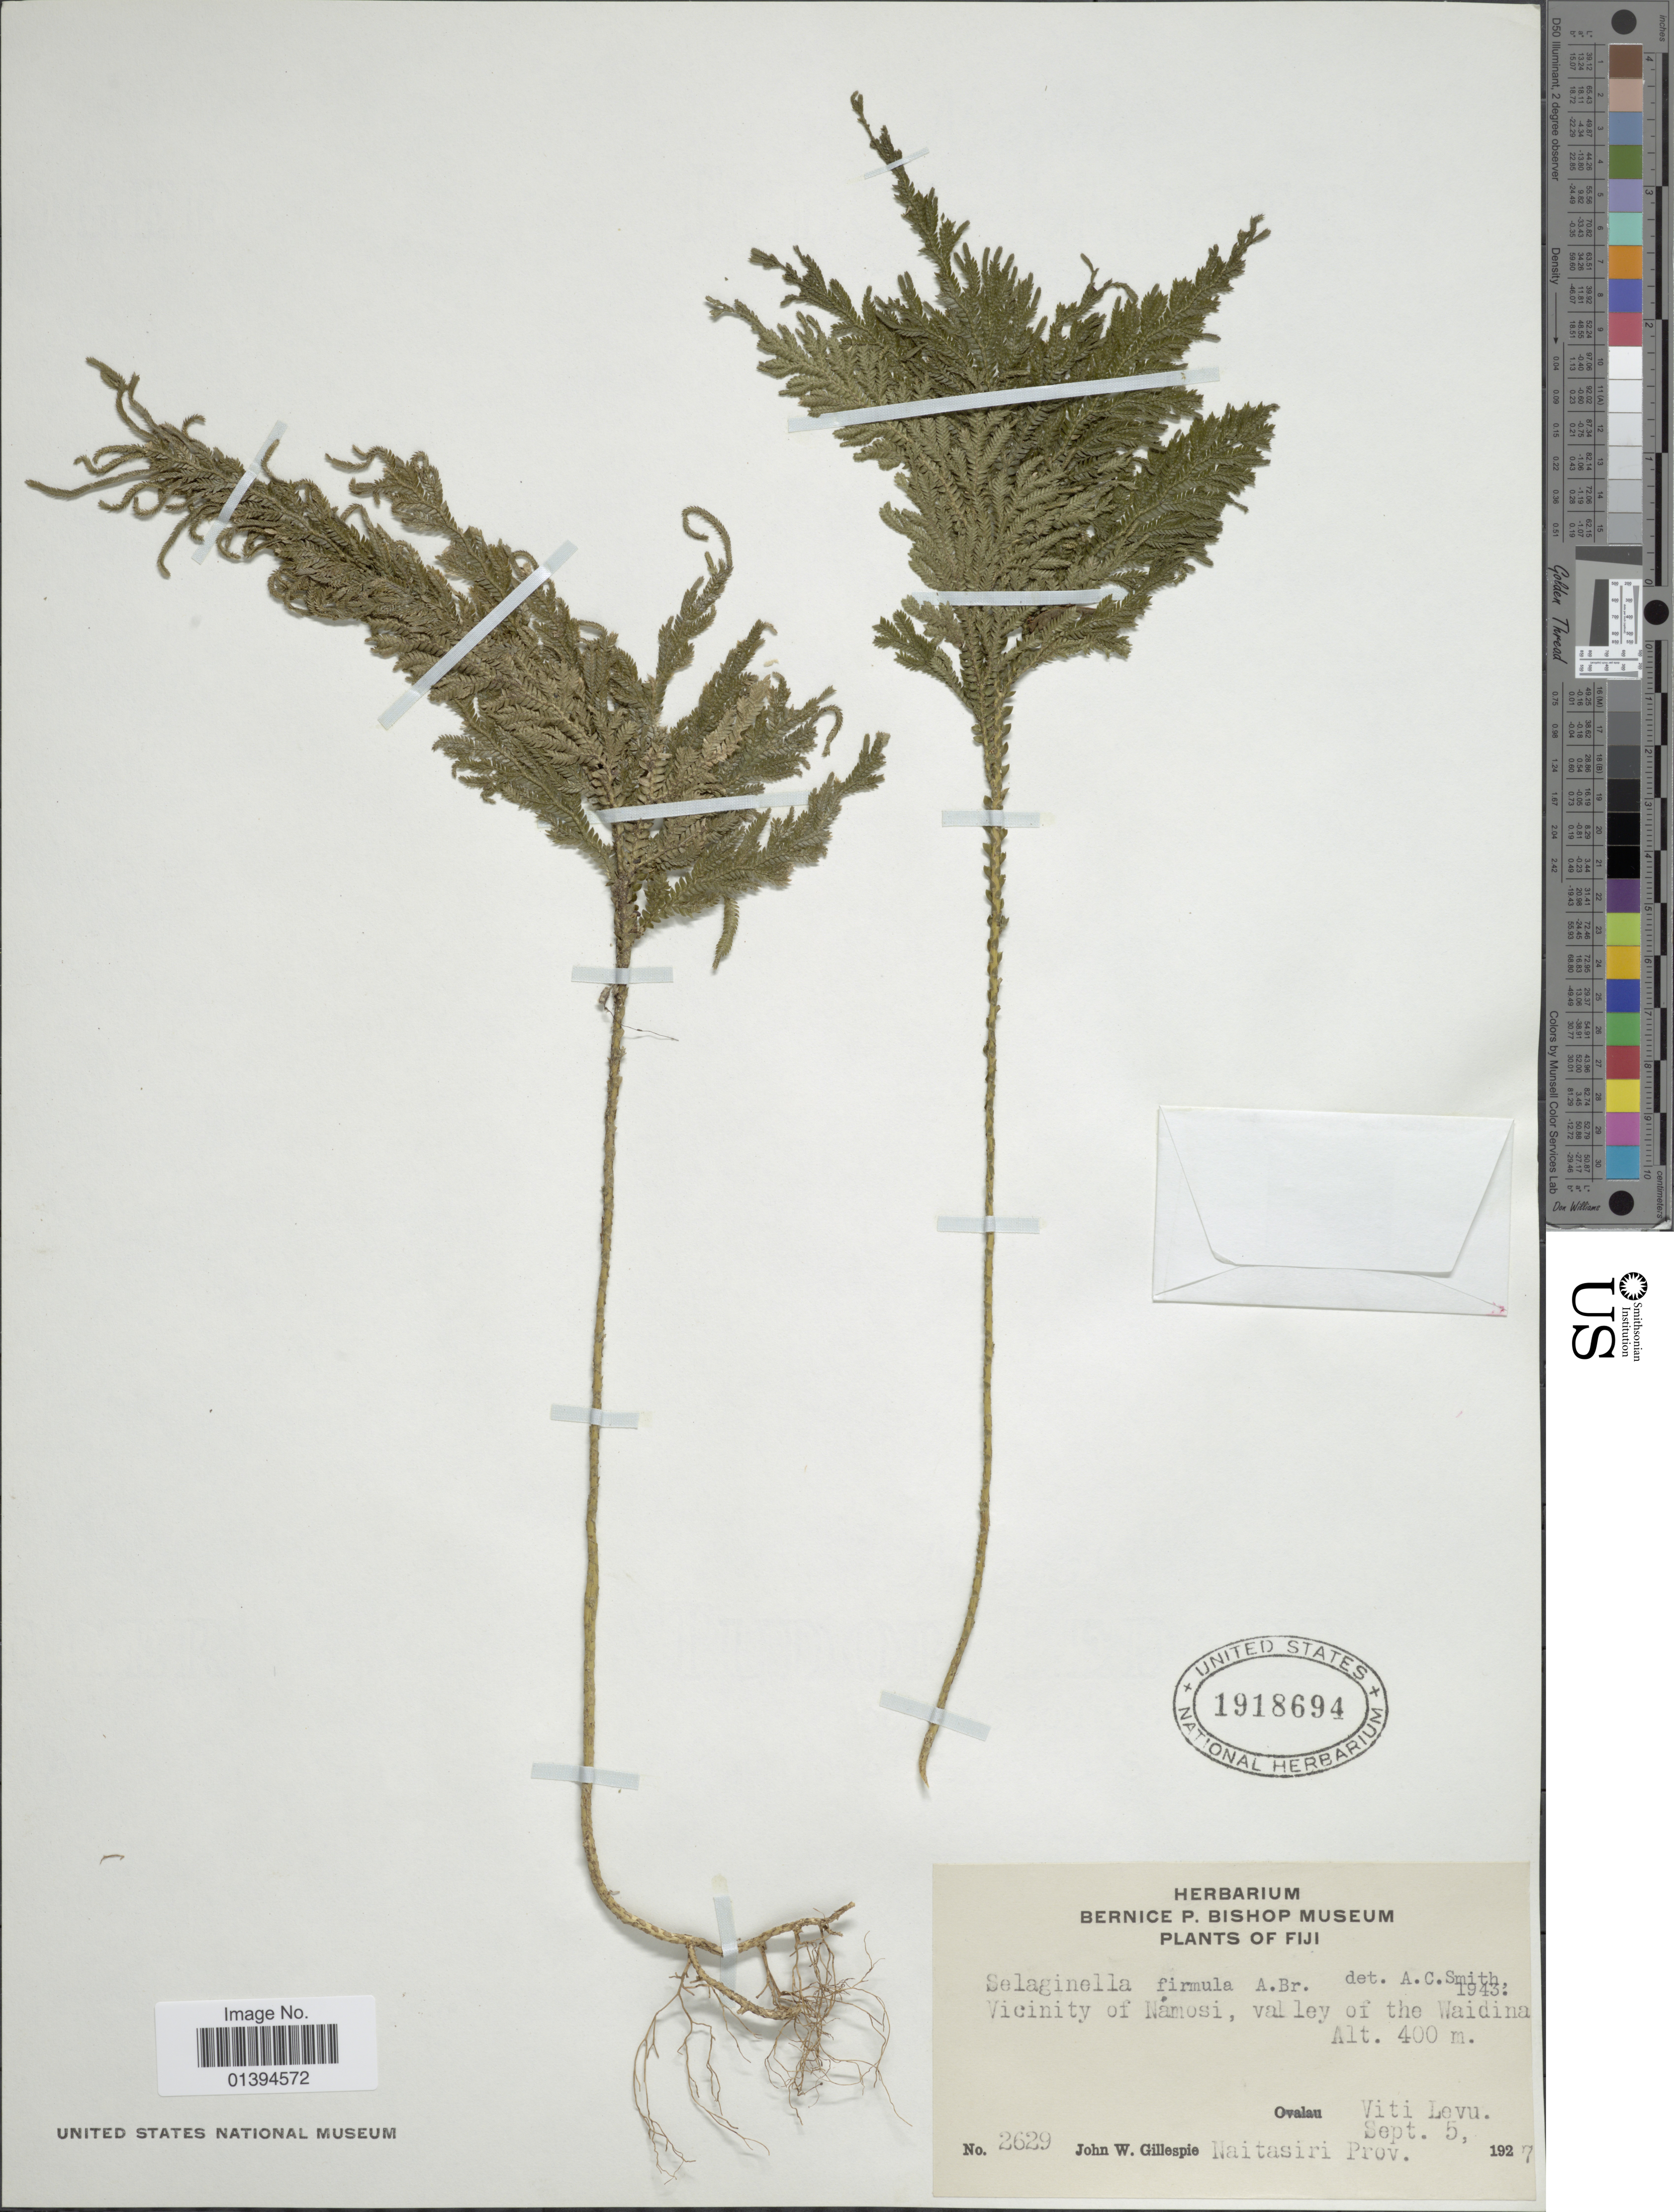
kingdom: Plantae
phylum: Tracheophyta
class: Lycopodiopsida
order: Selaginellales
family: Selaginellaceae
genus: Selaginella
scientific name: Selaginella firmula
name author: A. Br.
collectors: J. W. Gillespie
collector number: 2629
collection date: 1927-09-05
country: Fiji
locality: Vicinity of Namosi, valley of the Waidina, Ovalau, Viti Levu, Naitasiri Prov.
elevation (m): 400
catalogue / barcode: US 1918694